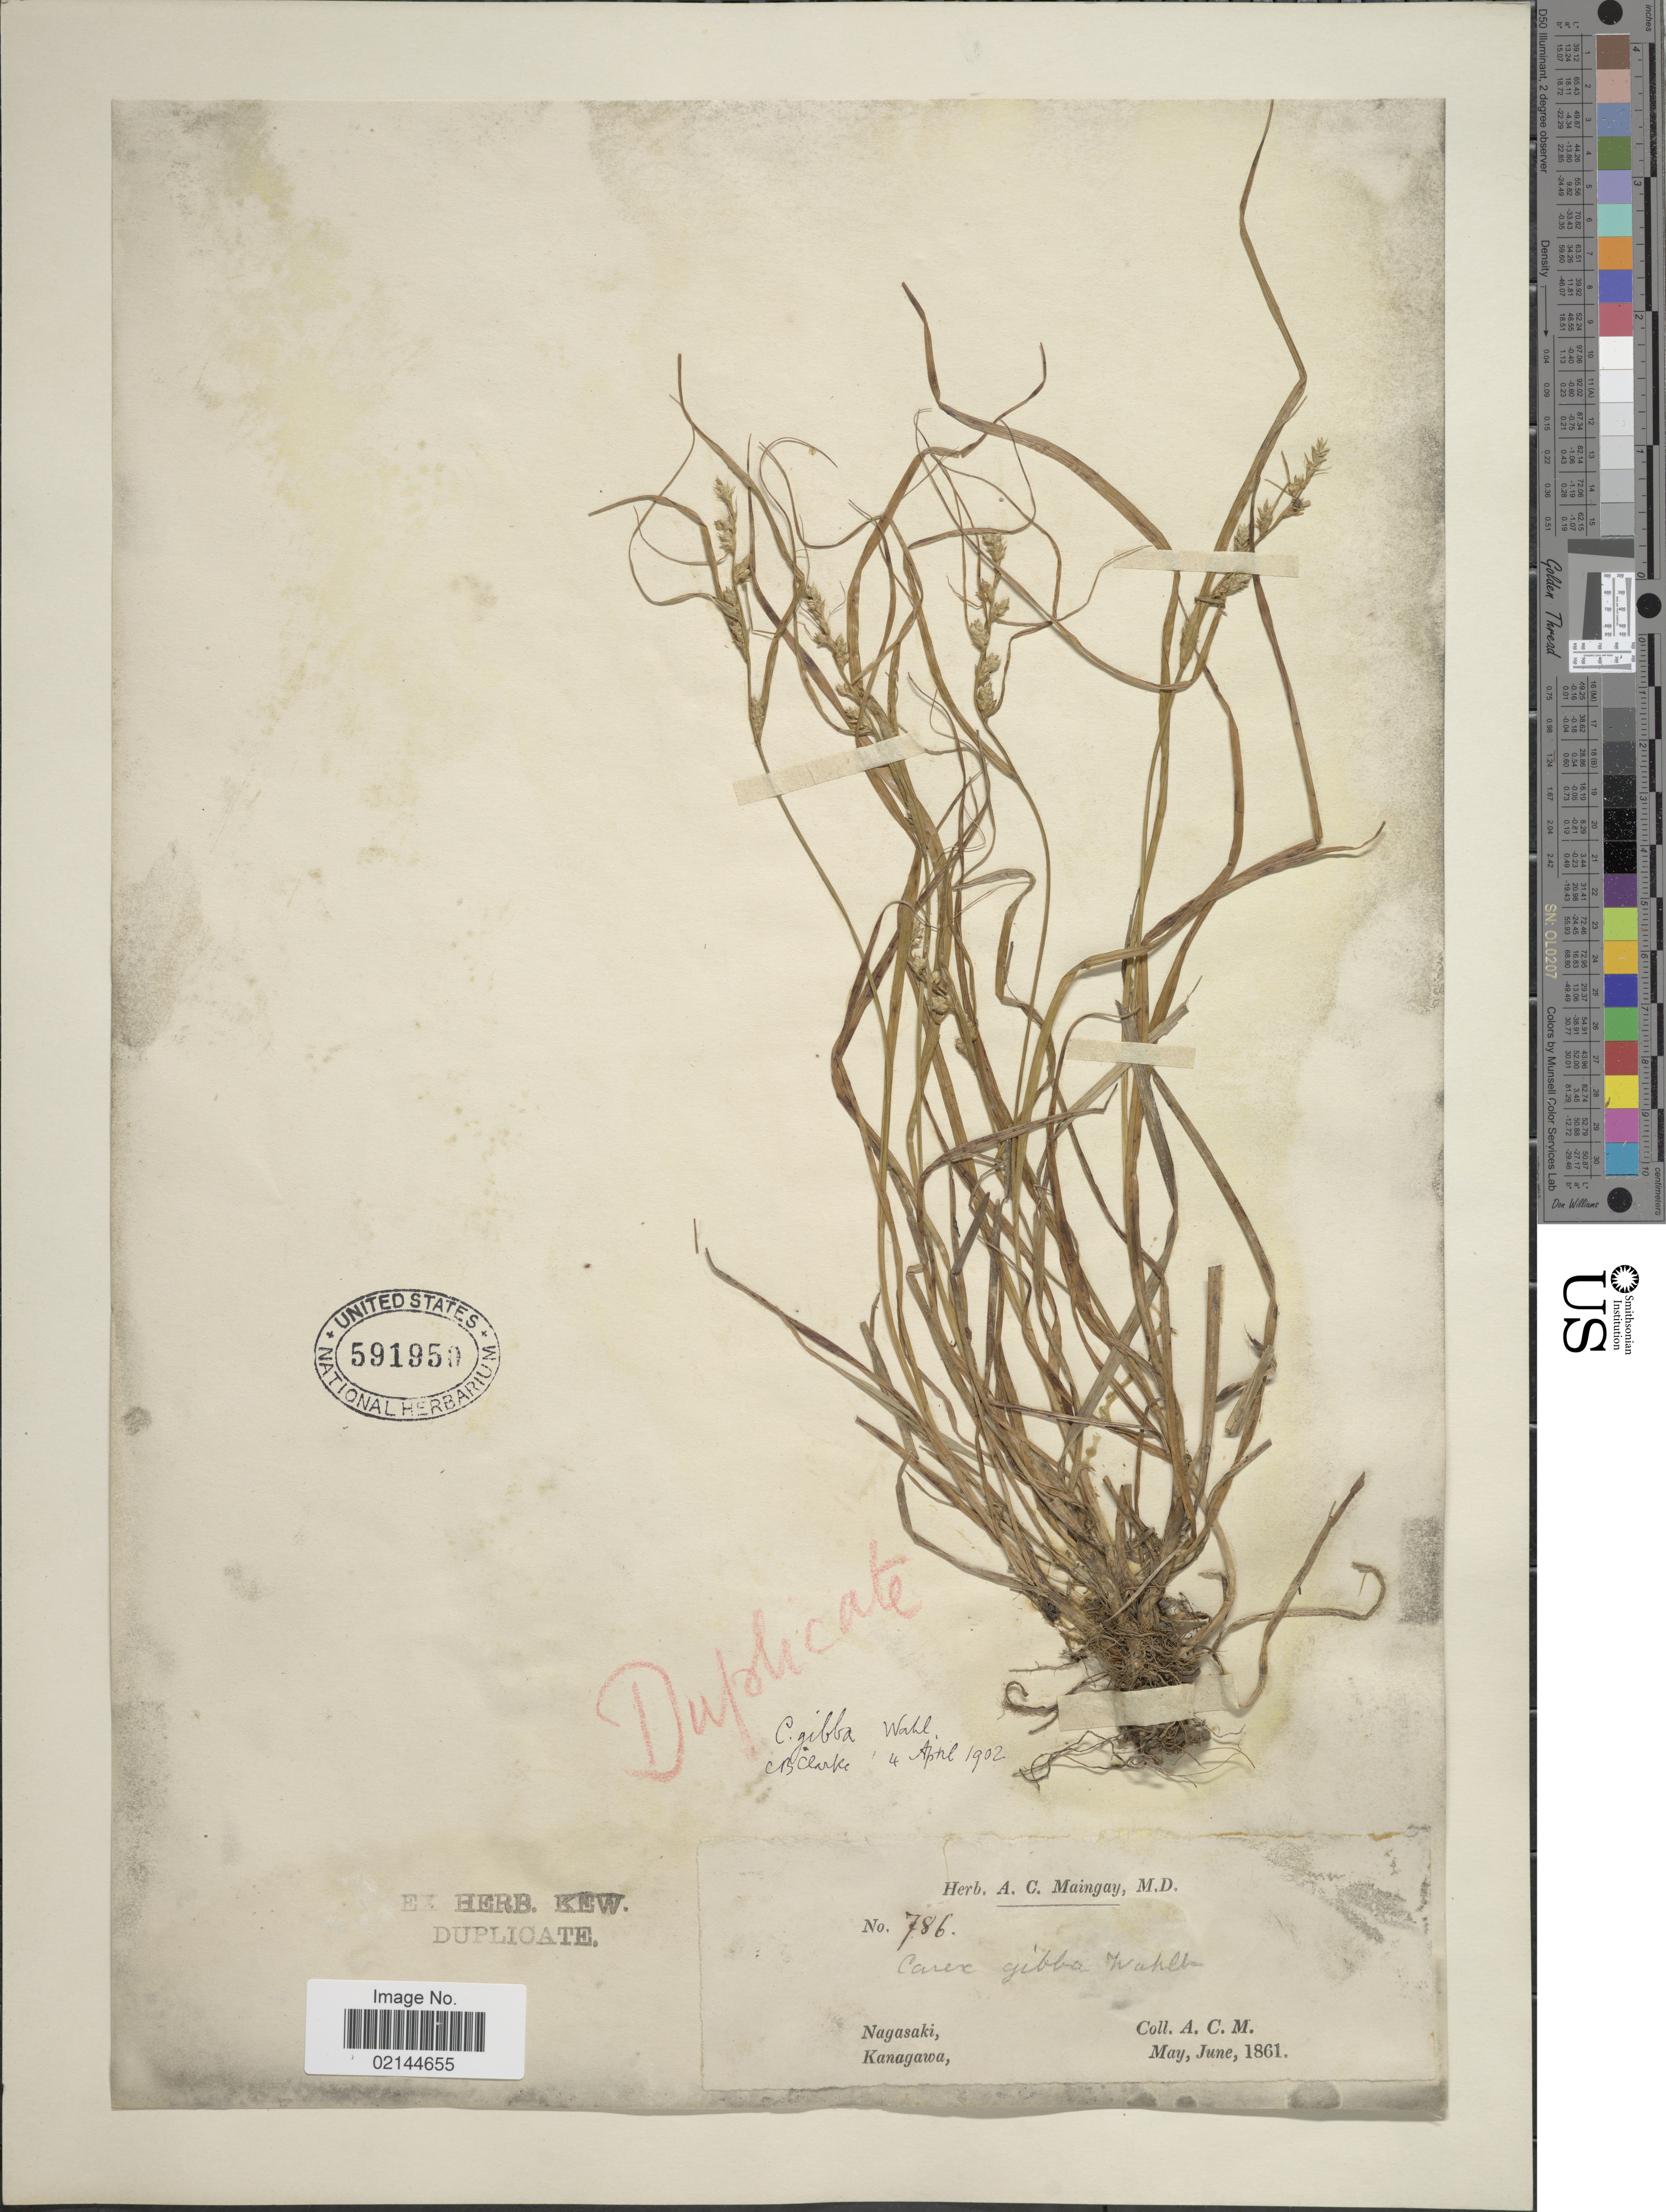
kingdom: Plantae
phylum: Tracheophyta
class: Liliopsida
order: Poales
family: Cyperaceae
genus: Carex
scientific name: Carex gibba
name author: Wahlenb.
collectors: ex herb. A.C. Maingay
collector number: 786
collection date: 1861-05/1861-06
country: Japan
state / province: Kanagawa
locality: Nagasaki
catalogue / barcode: US 591950